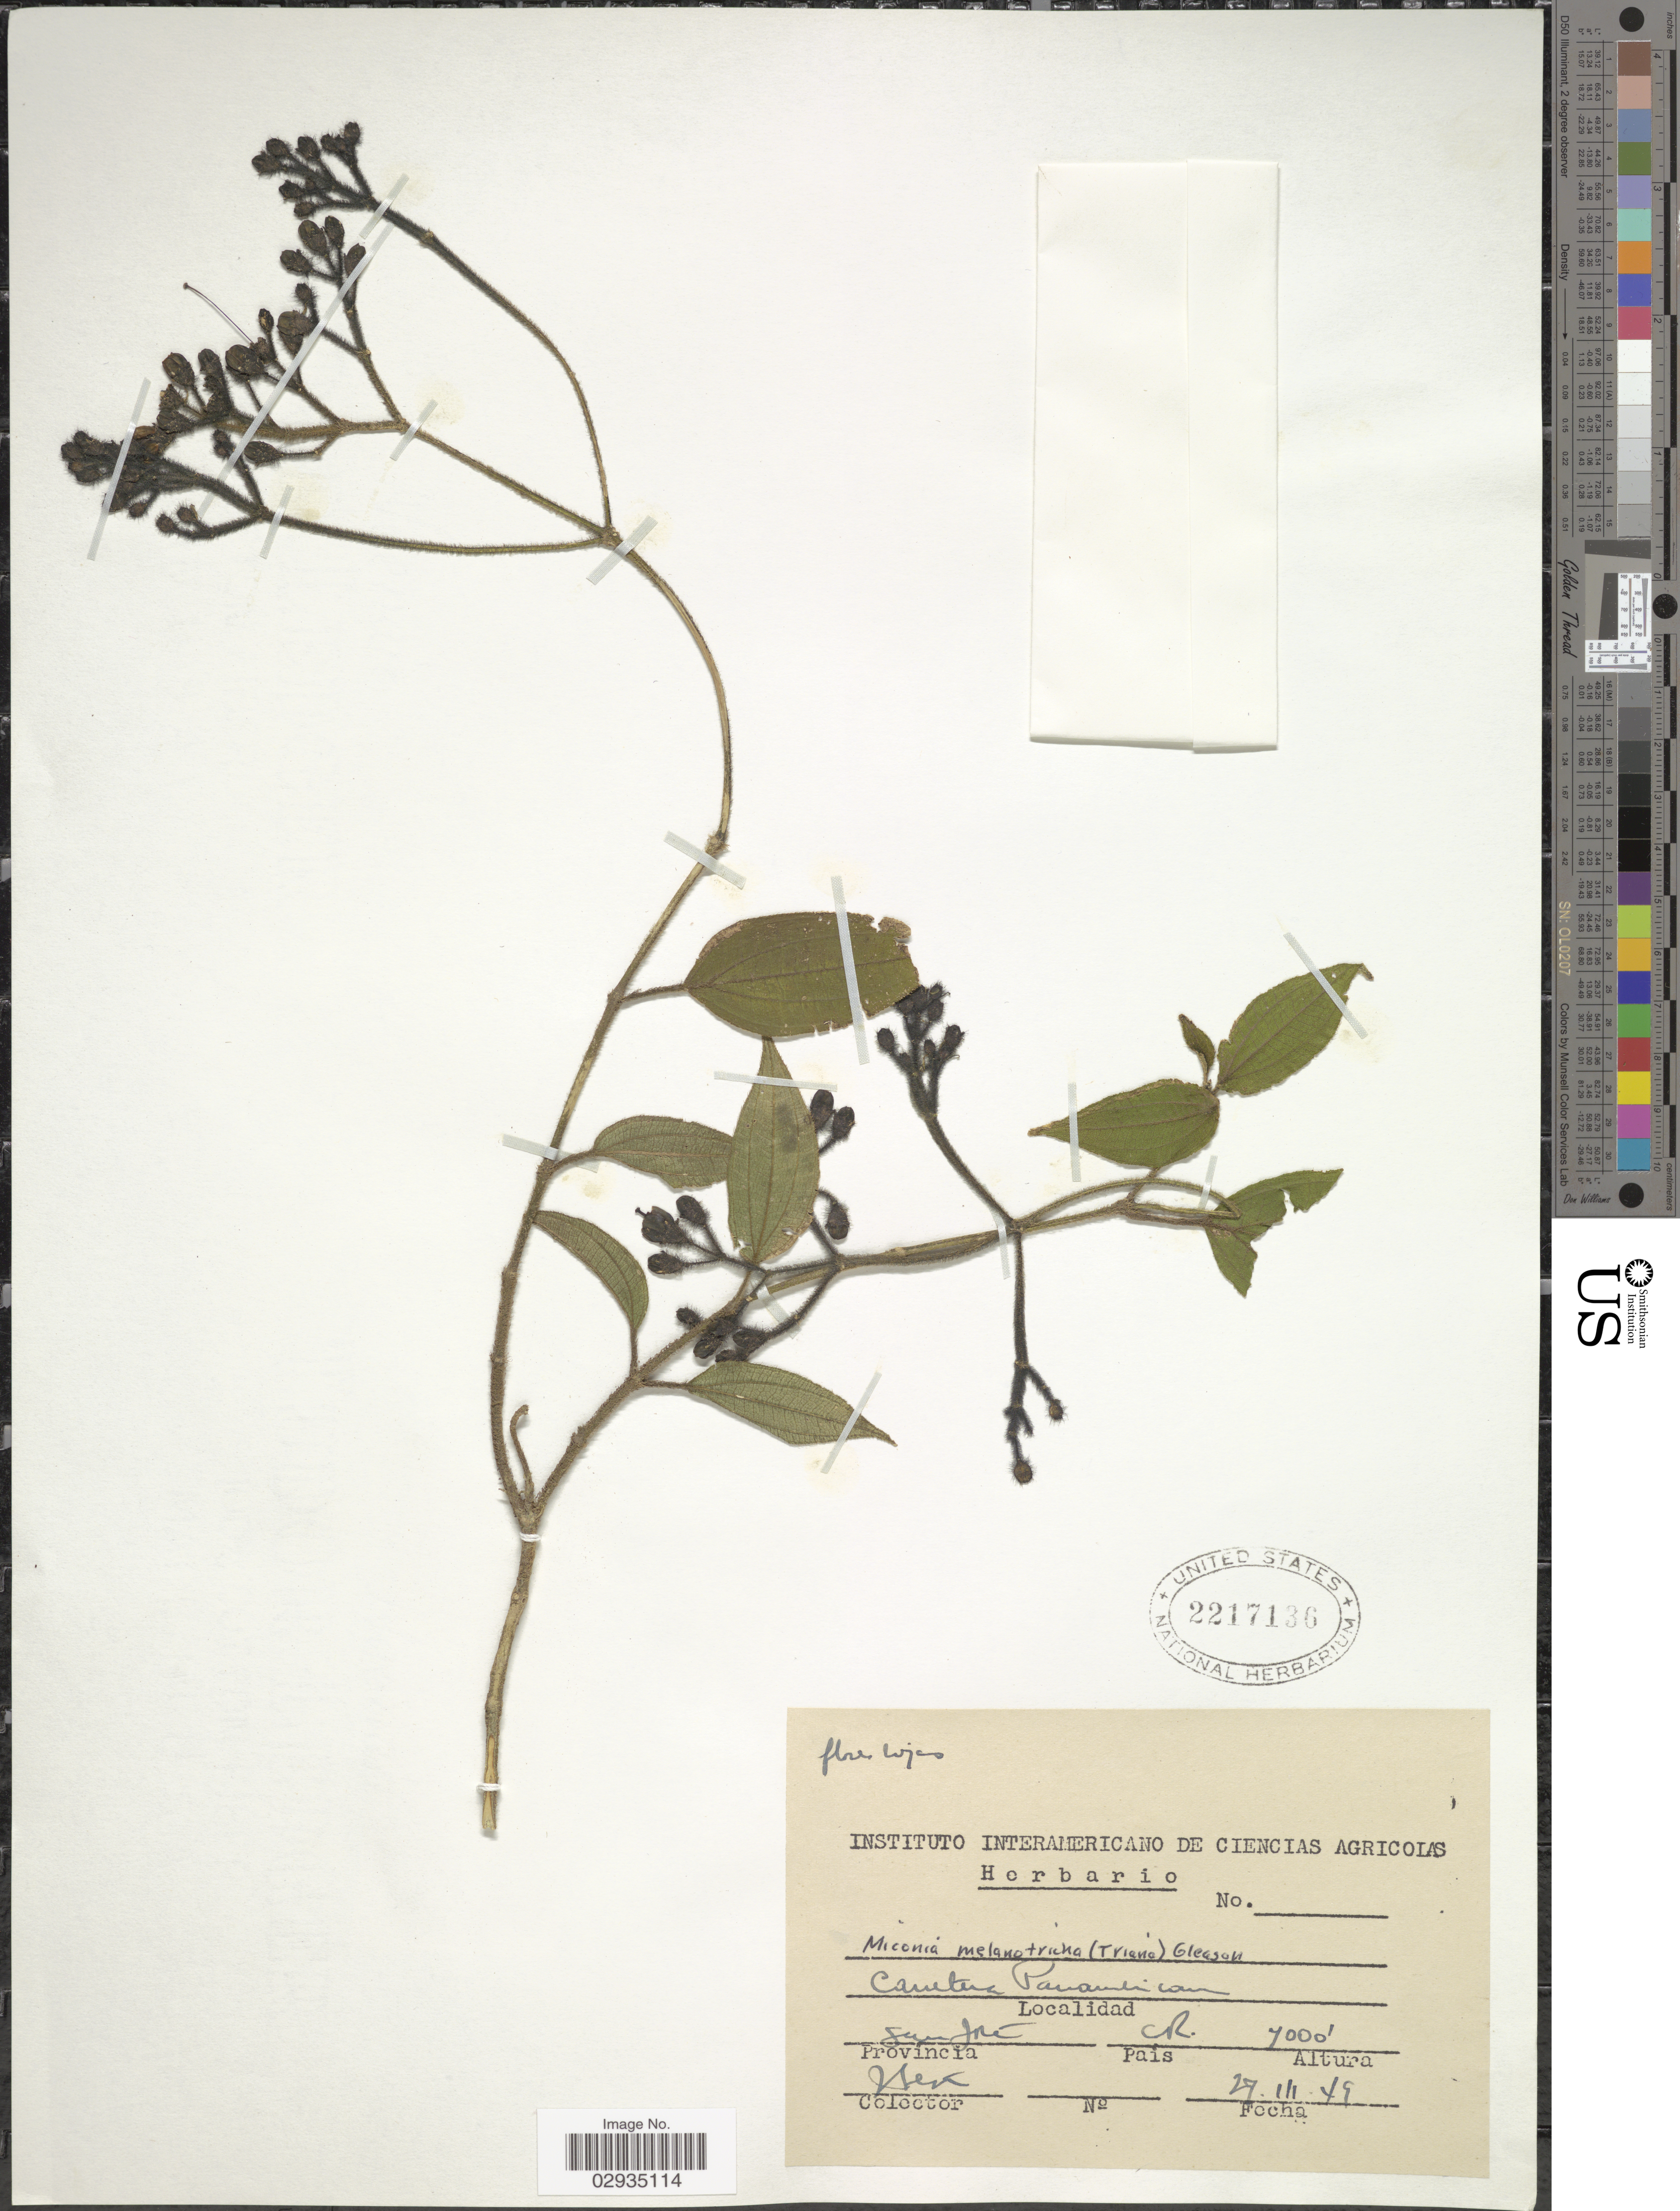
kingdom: Plantae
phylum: Tracheophyta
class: Magnoliopsida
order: Myrtales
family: Melastomataceae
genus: Miconia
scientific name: Miconia melanotricha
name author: (Triana) Gleason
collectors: J. León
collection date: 1949-03-27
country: Costa Rica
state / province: San José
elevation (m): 2134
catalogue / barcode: US 2217136